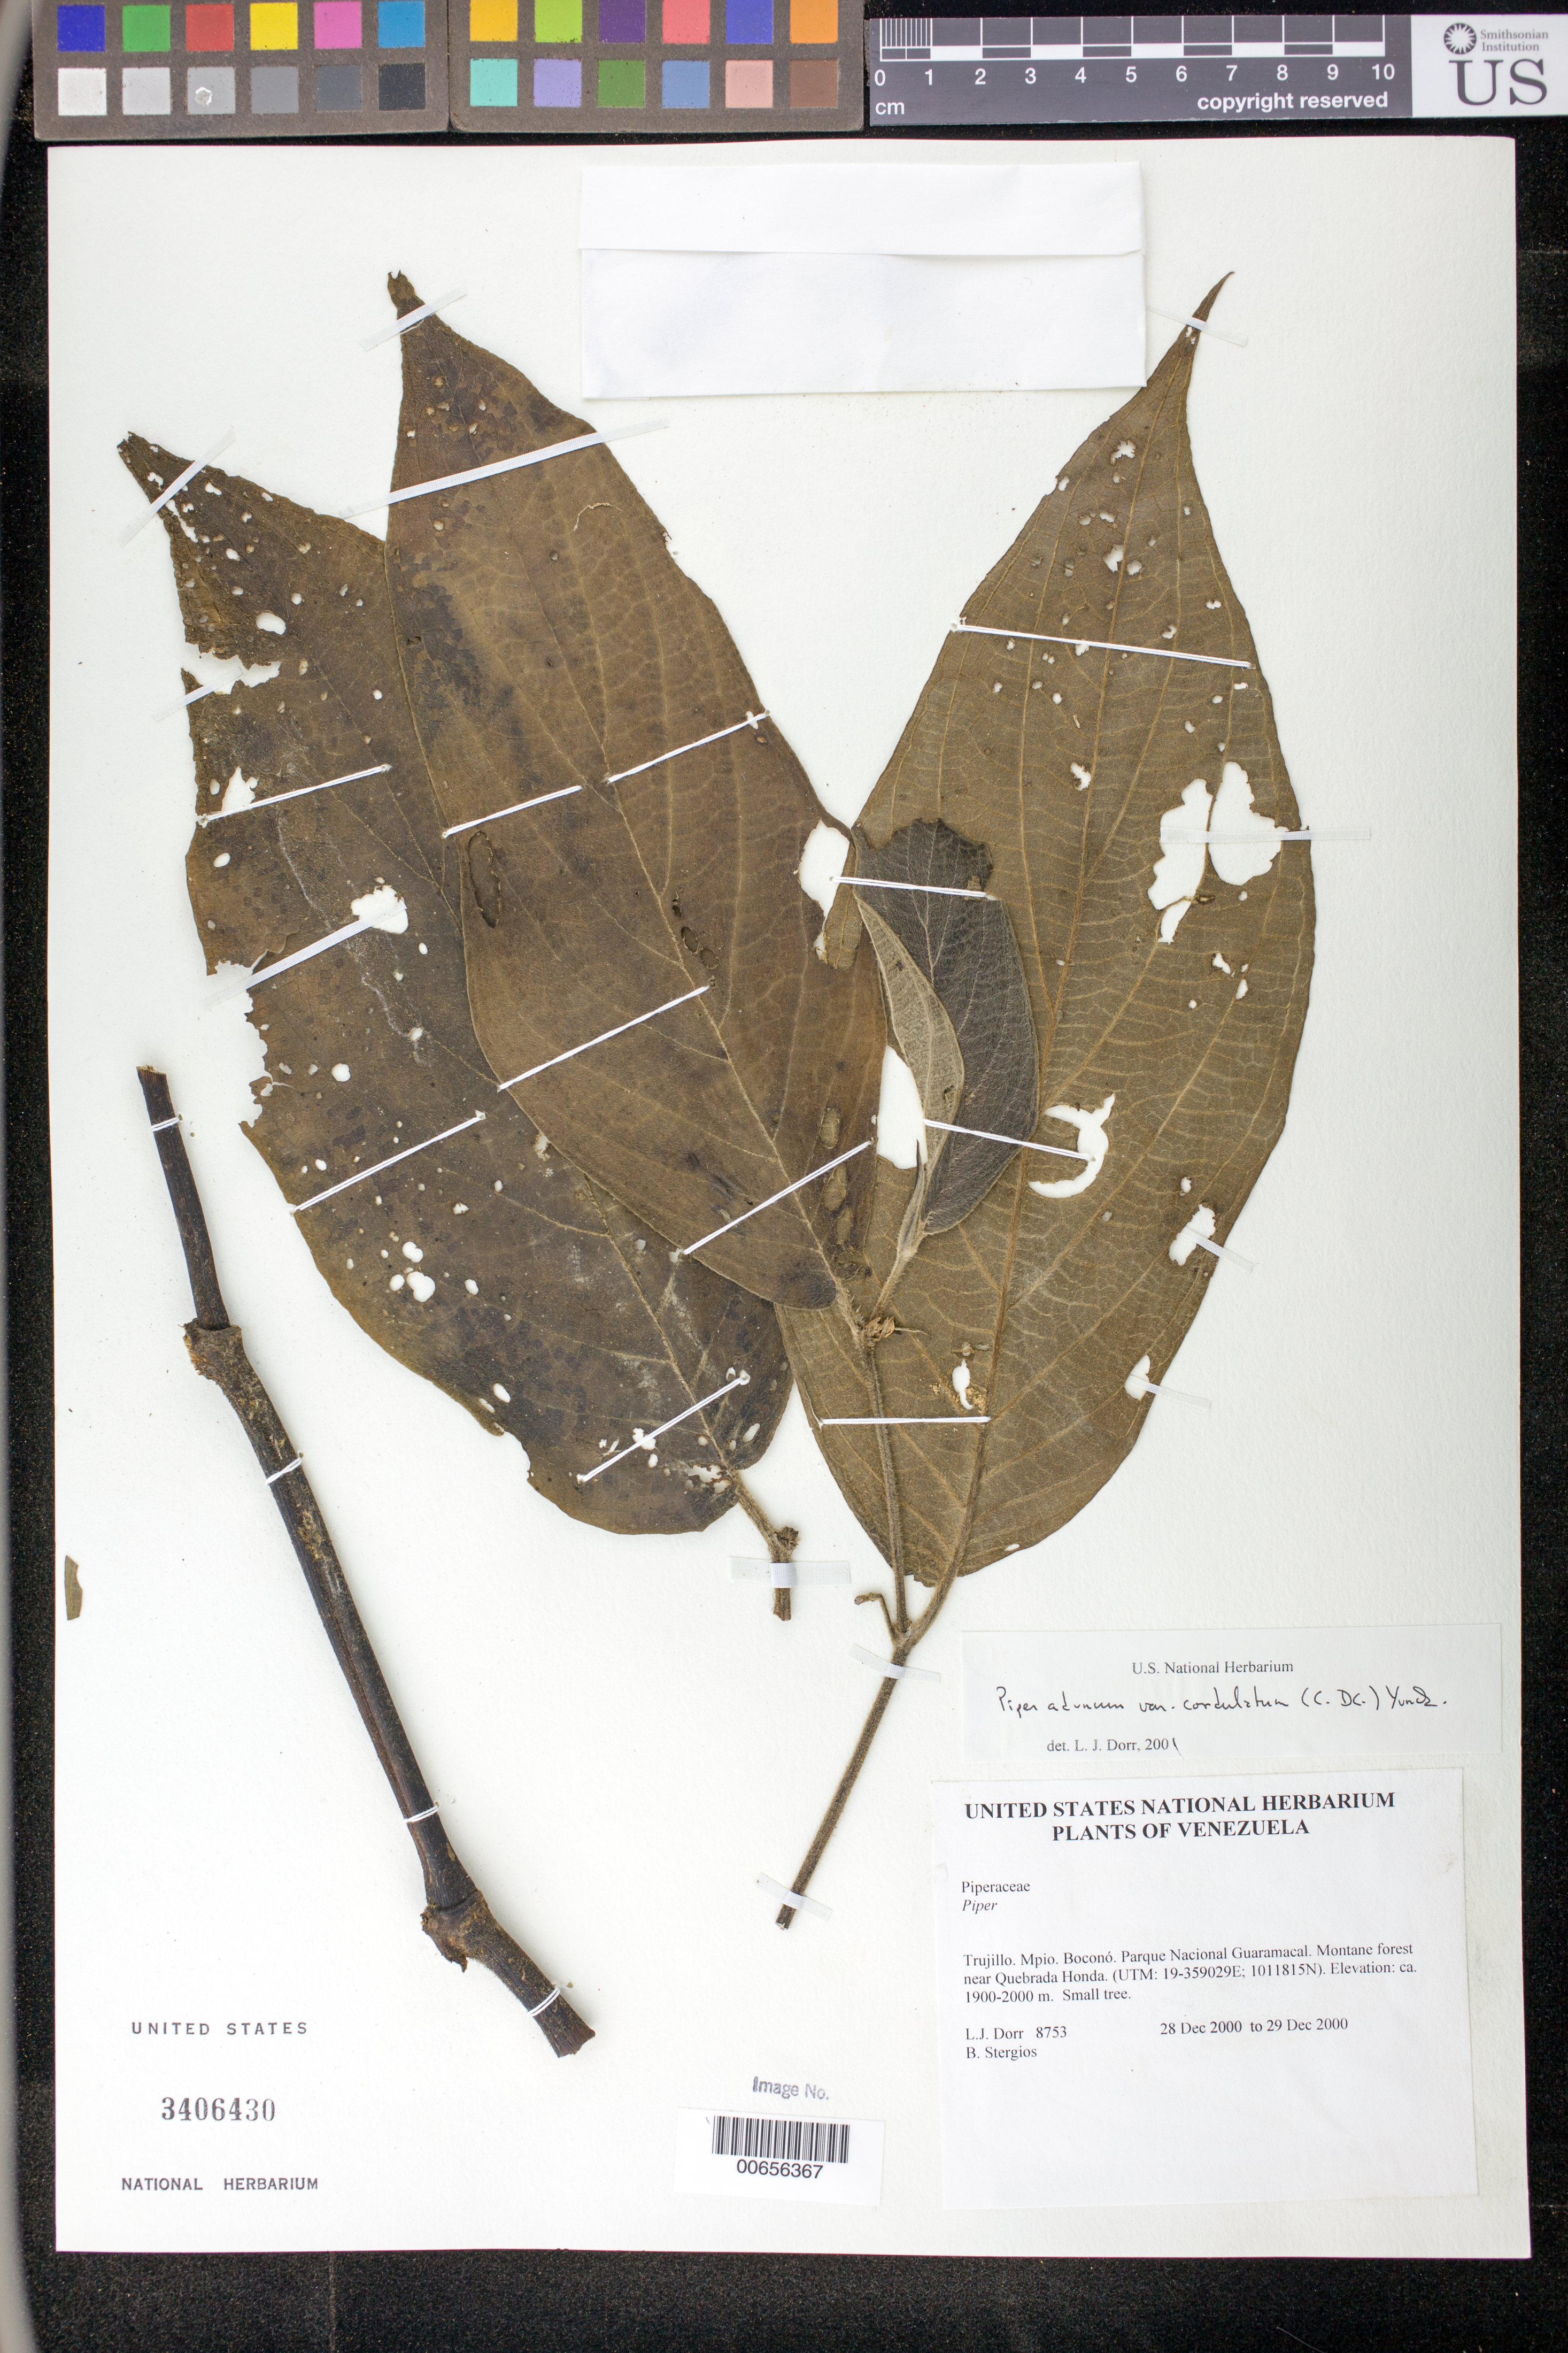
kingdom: Plantae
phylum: Tracheophyta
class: Magnoliopsida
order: Piperales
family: Piperaceae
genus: Piper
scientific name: Piper aduncum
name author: L.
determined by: Dorr, L. J., (BOT), Smithsonian Institution - National Museum of Natural History (UNITED STATES)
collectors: L. J. Dorr & B. G. Stergios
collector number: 8753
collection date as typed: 28 Dec 2000 to 29 Dec 2000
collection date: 2000-12-28/2000-12-29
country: Venezuela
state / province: Trujillo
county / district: Boconó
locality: Parque Nacional Guaramacal near Quebrada Honda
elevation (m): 1900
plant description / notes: PORT, US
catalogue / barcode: US 3406430